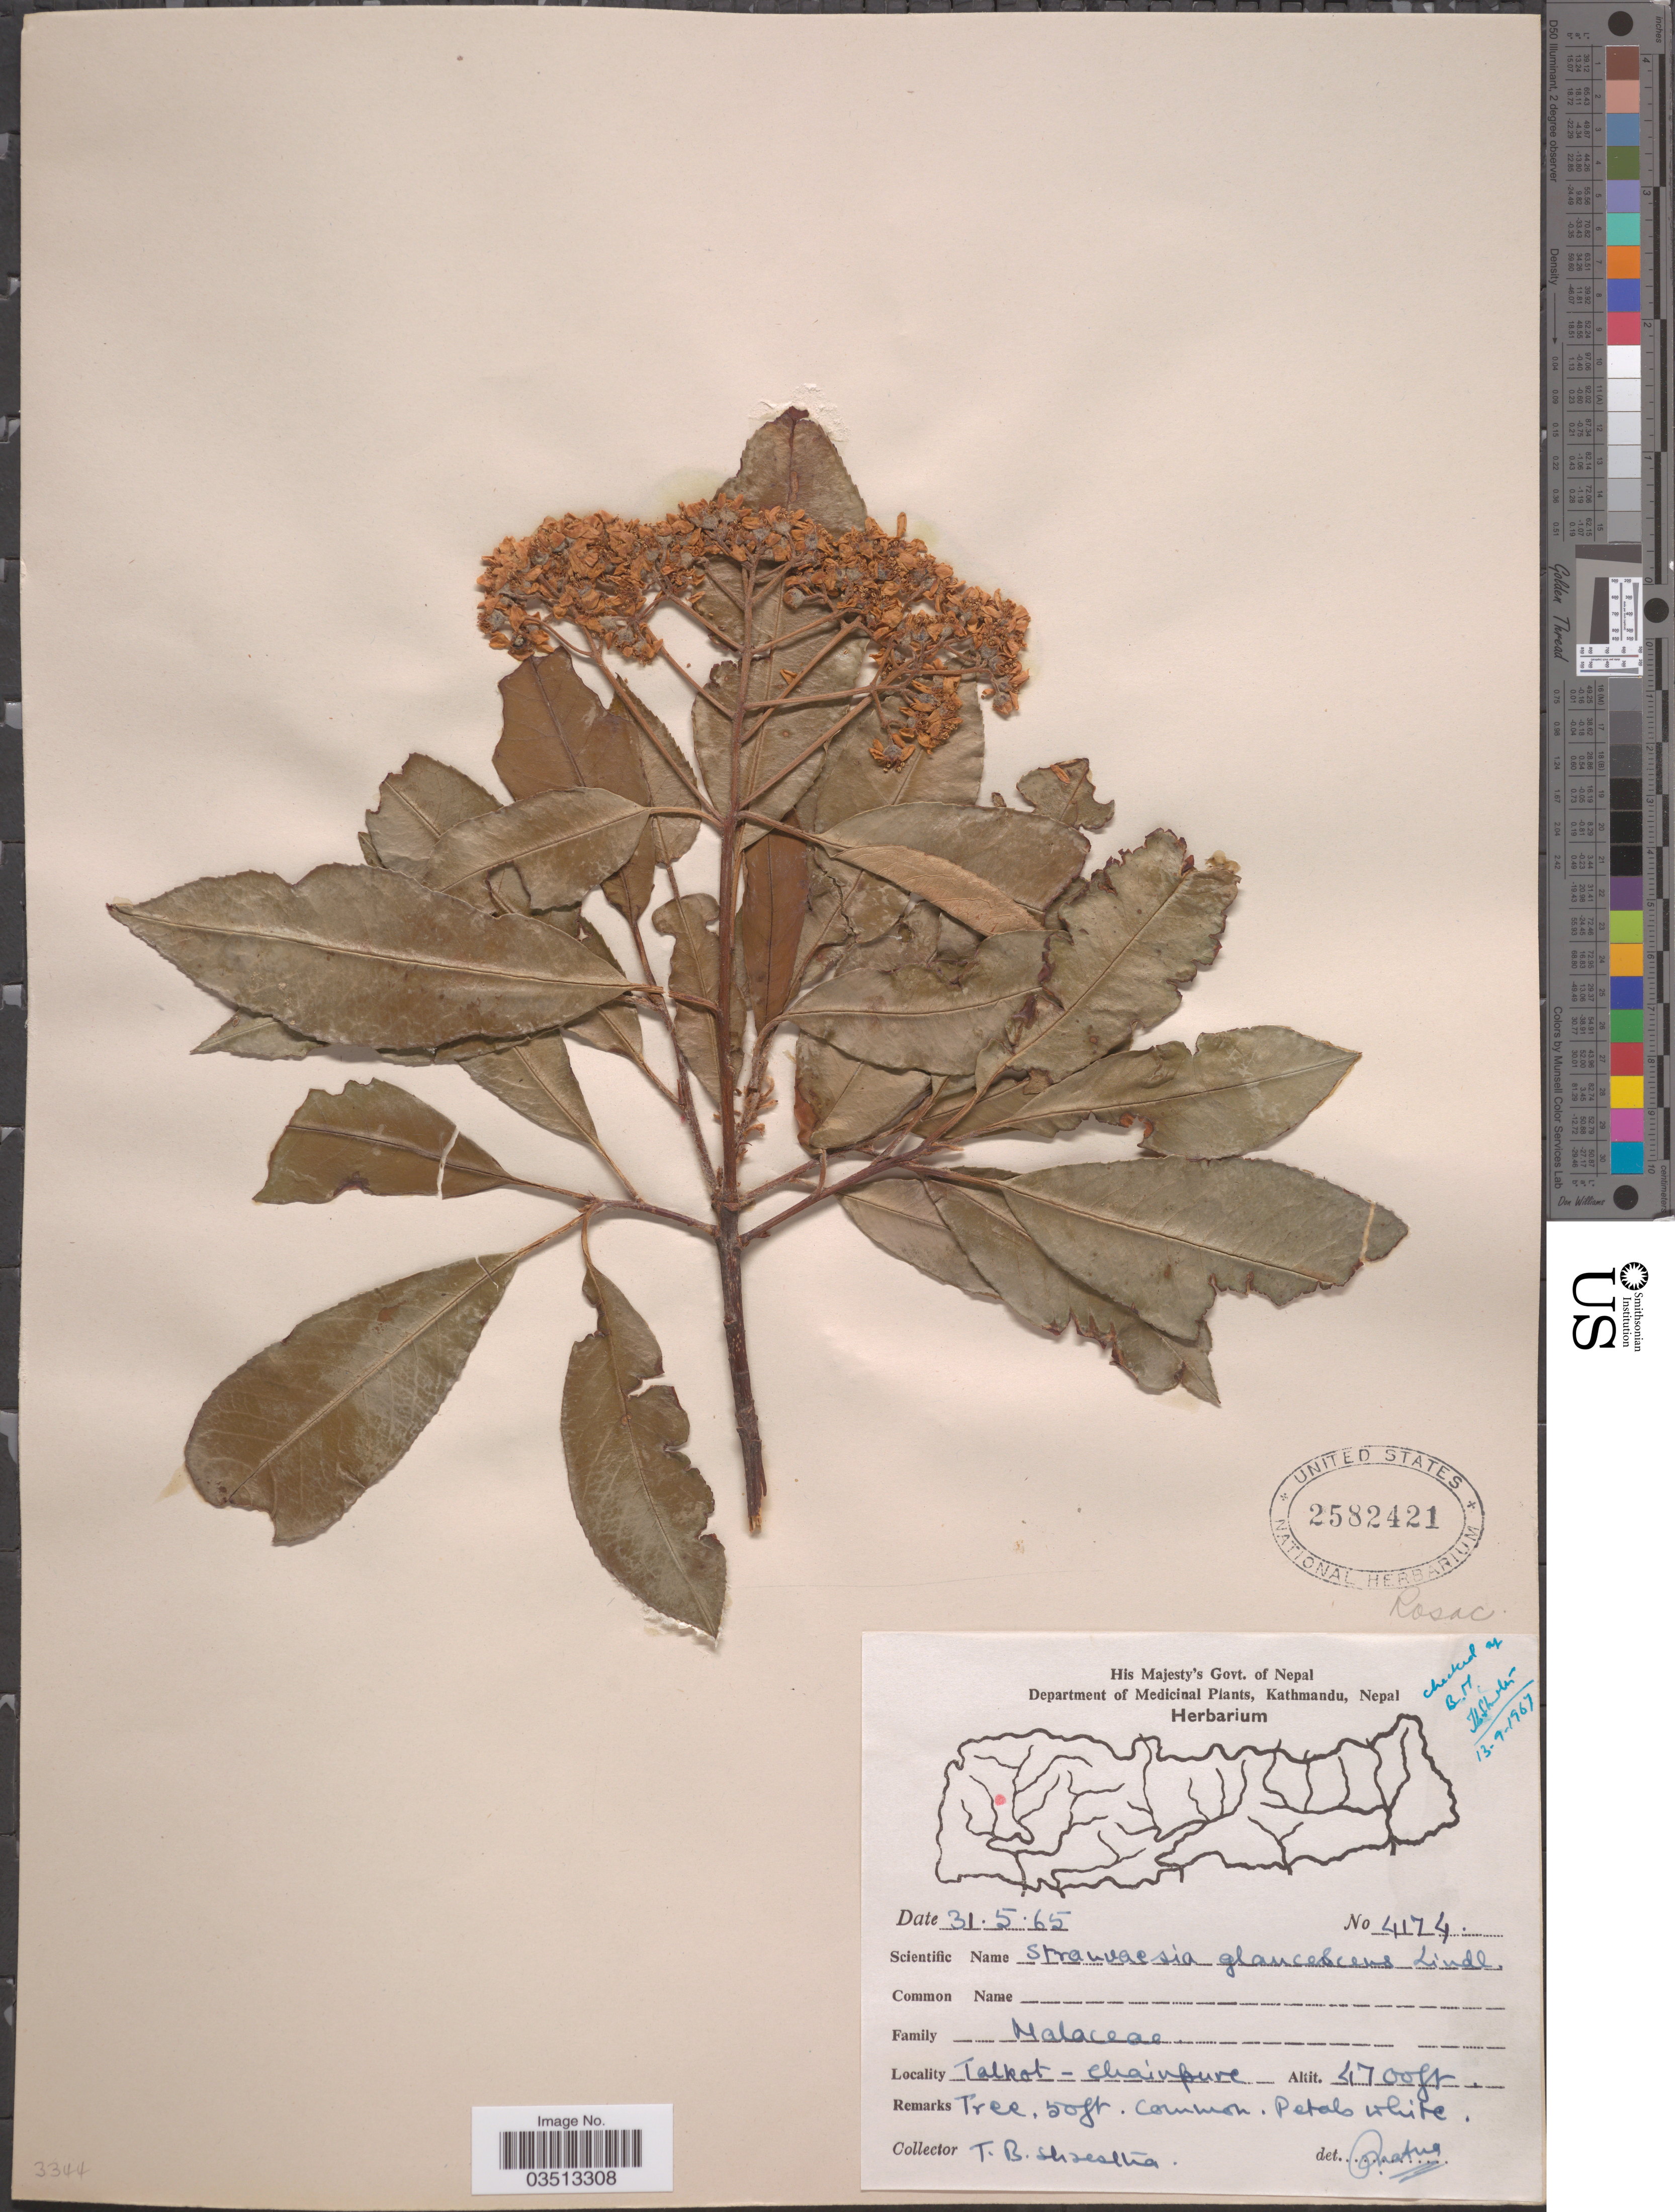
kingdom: Plantae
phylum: Tracheophyta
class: Magnoliopsida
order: Rosales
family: Rosaceae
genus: Stranvaesia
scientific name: Stranvaesia glaucescens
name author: Lindl.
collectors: T. B. Shrestha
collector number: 4174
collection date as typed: Transcribed d/m/y: 31/5/65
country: Nepal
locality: Talkot - Chainpure.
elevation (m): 1433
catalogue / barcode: US 2582421